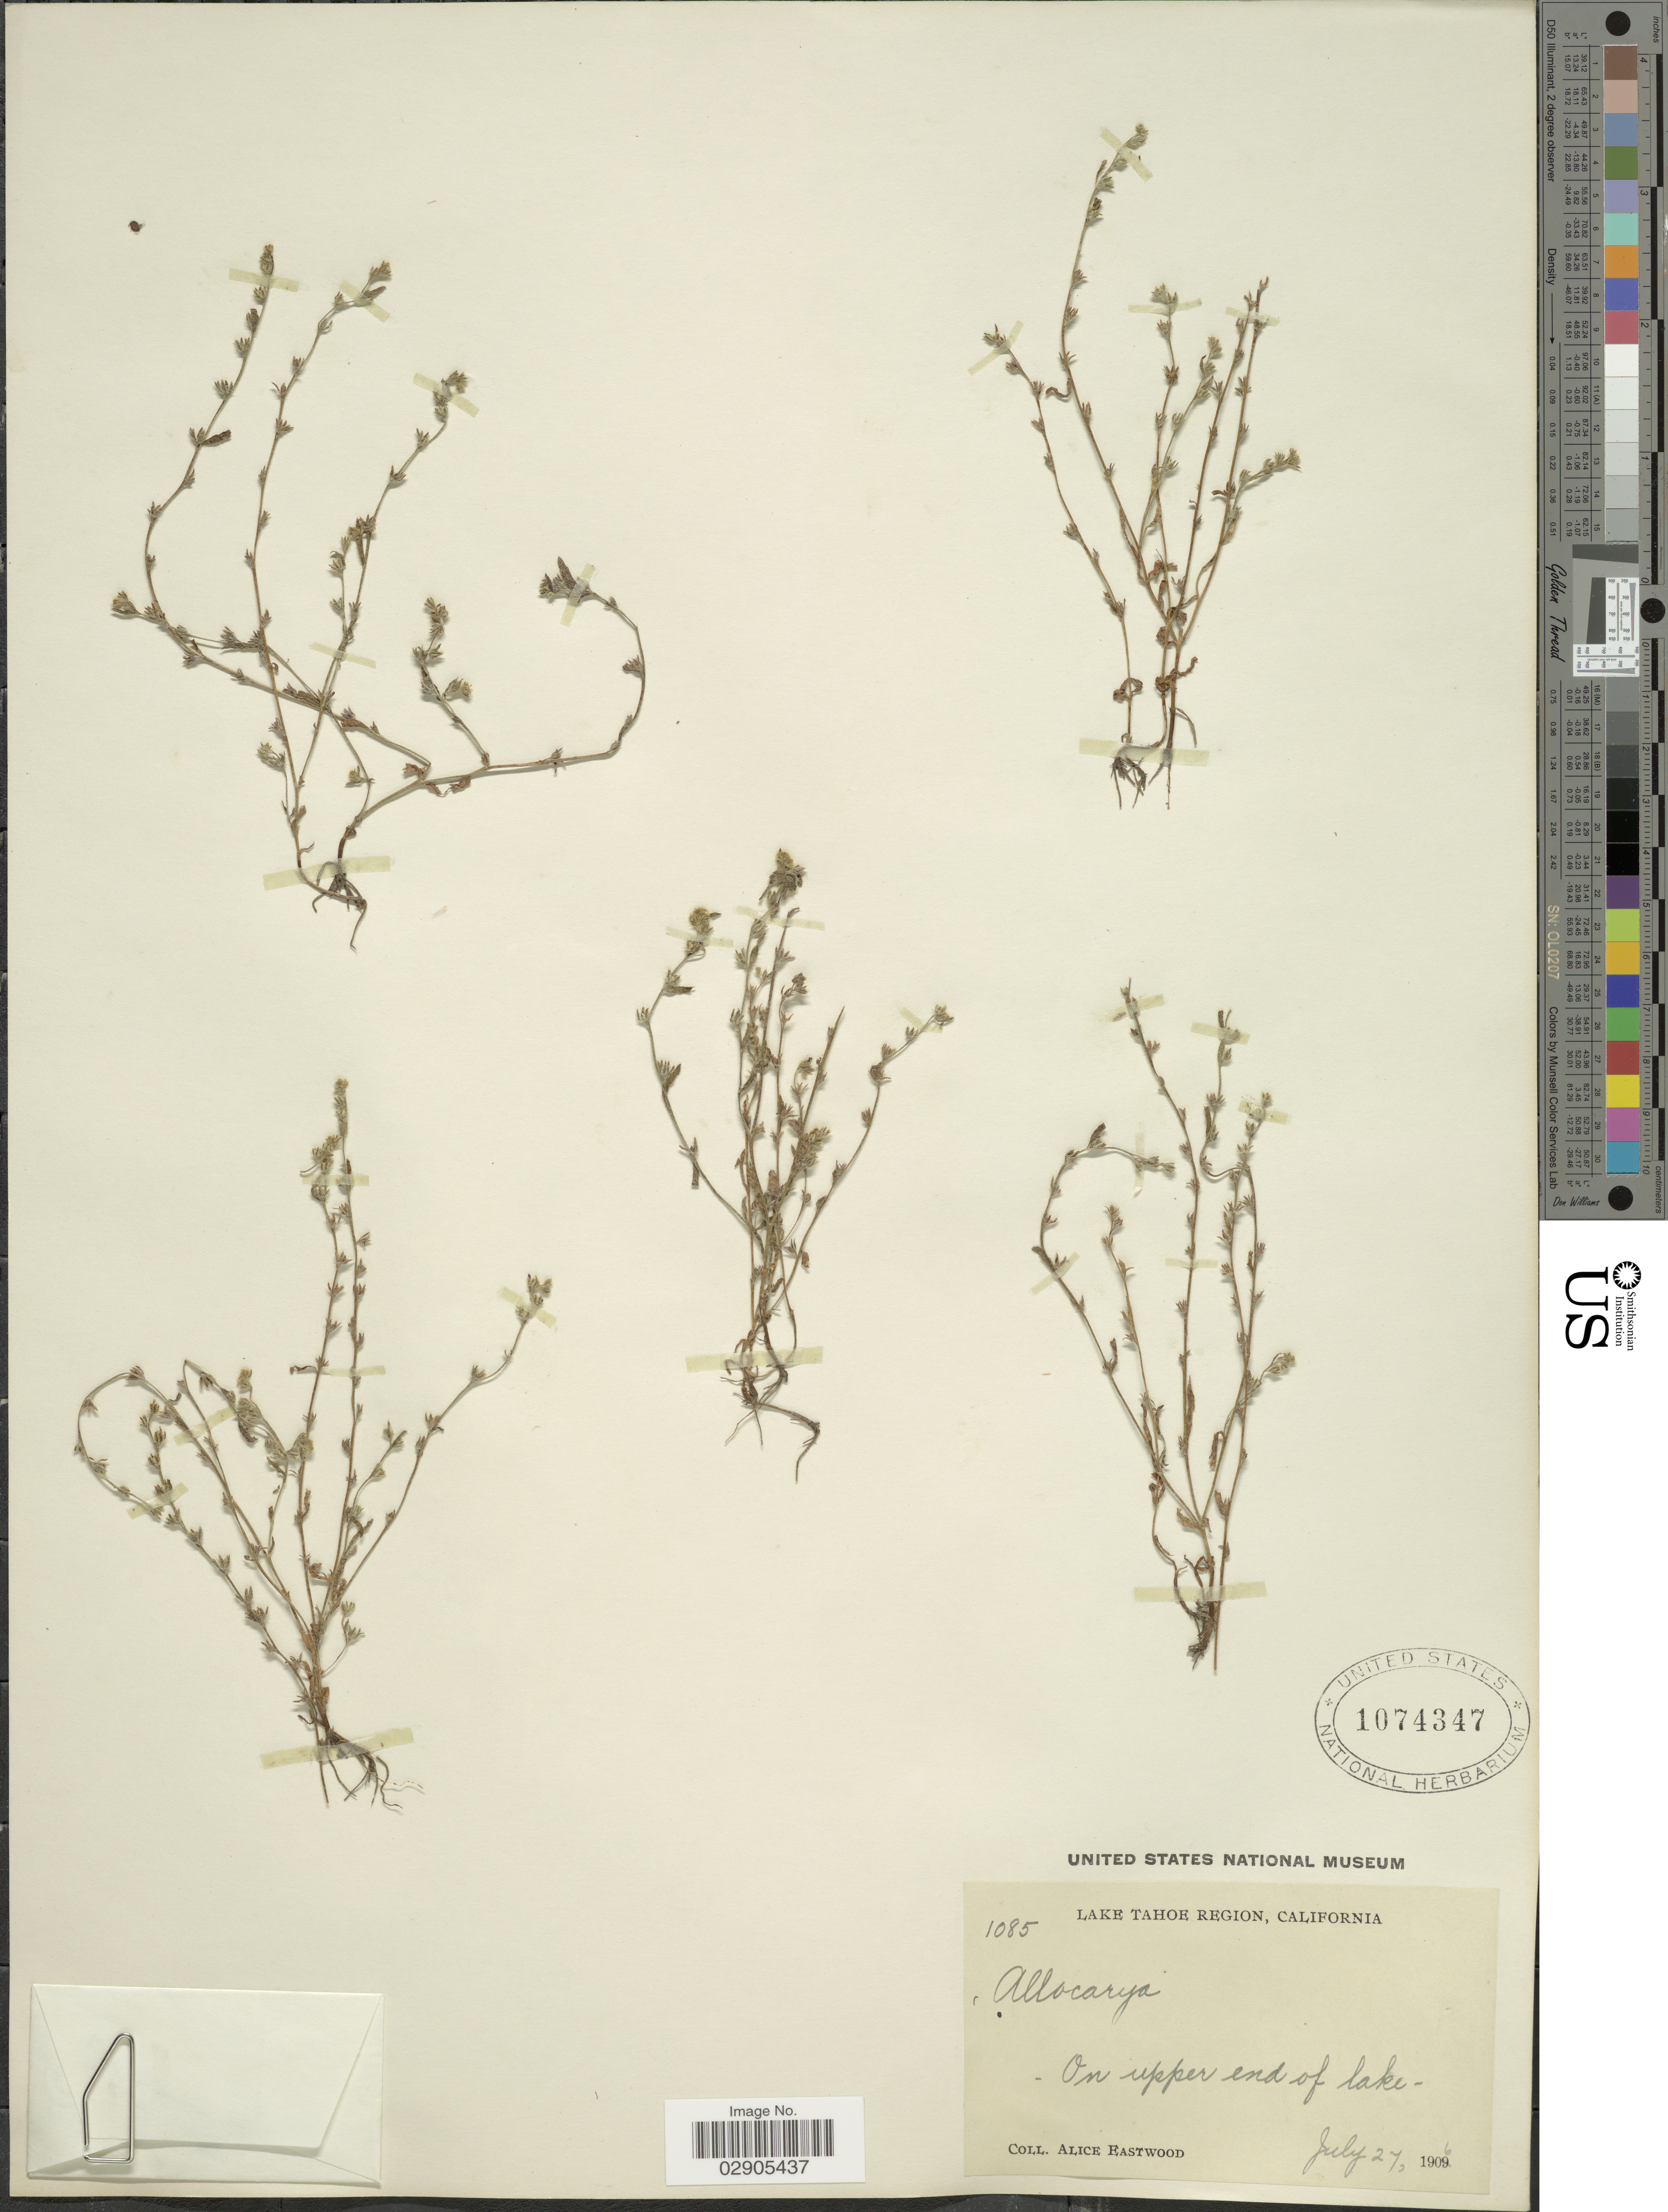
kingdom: Plantae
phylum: Tracheophyta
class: Magnoliopsida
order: Boraginales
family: Boraginaceae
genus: Allocarya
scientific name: Allocarya sp.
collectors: A. Eastwood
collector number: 1085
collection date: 1906-07-27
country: United States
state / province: California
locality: Lake Tahoe Region. On upper end of lake.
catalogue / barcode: US 1074347